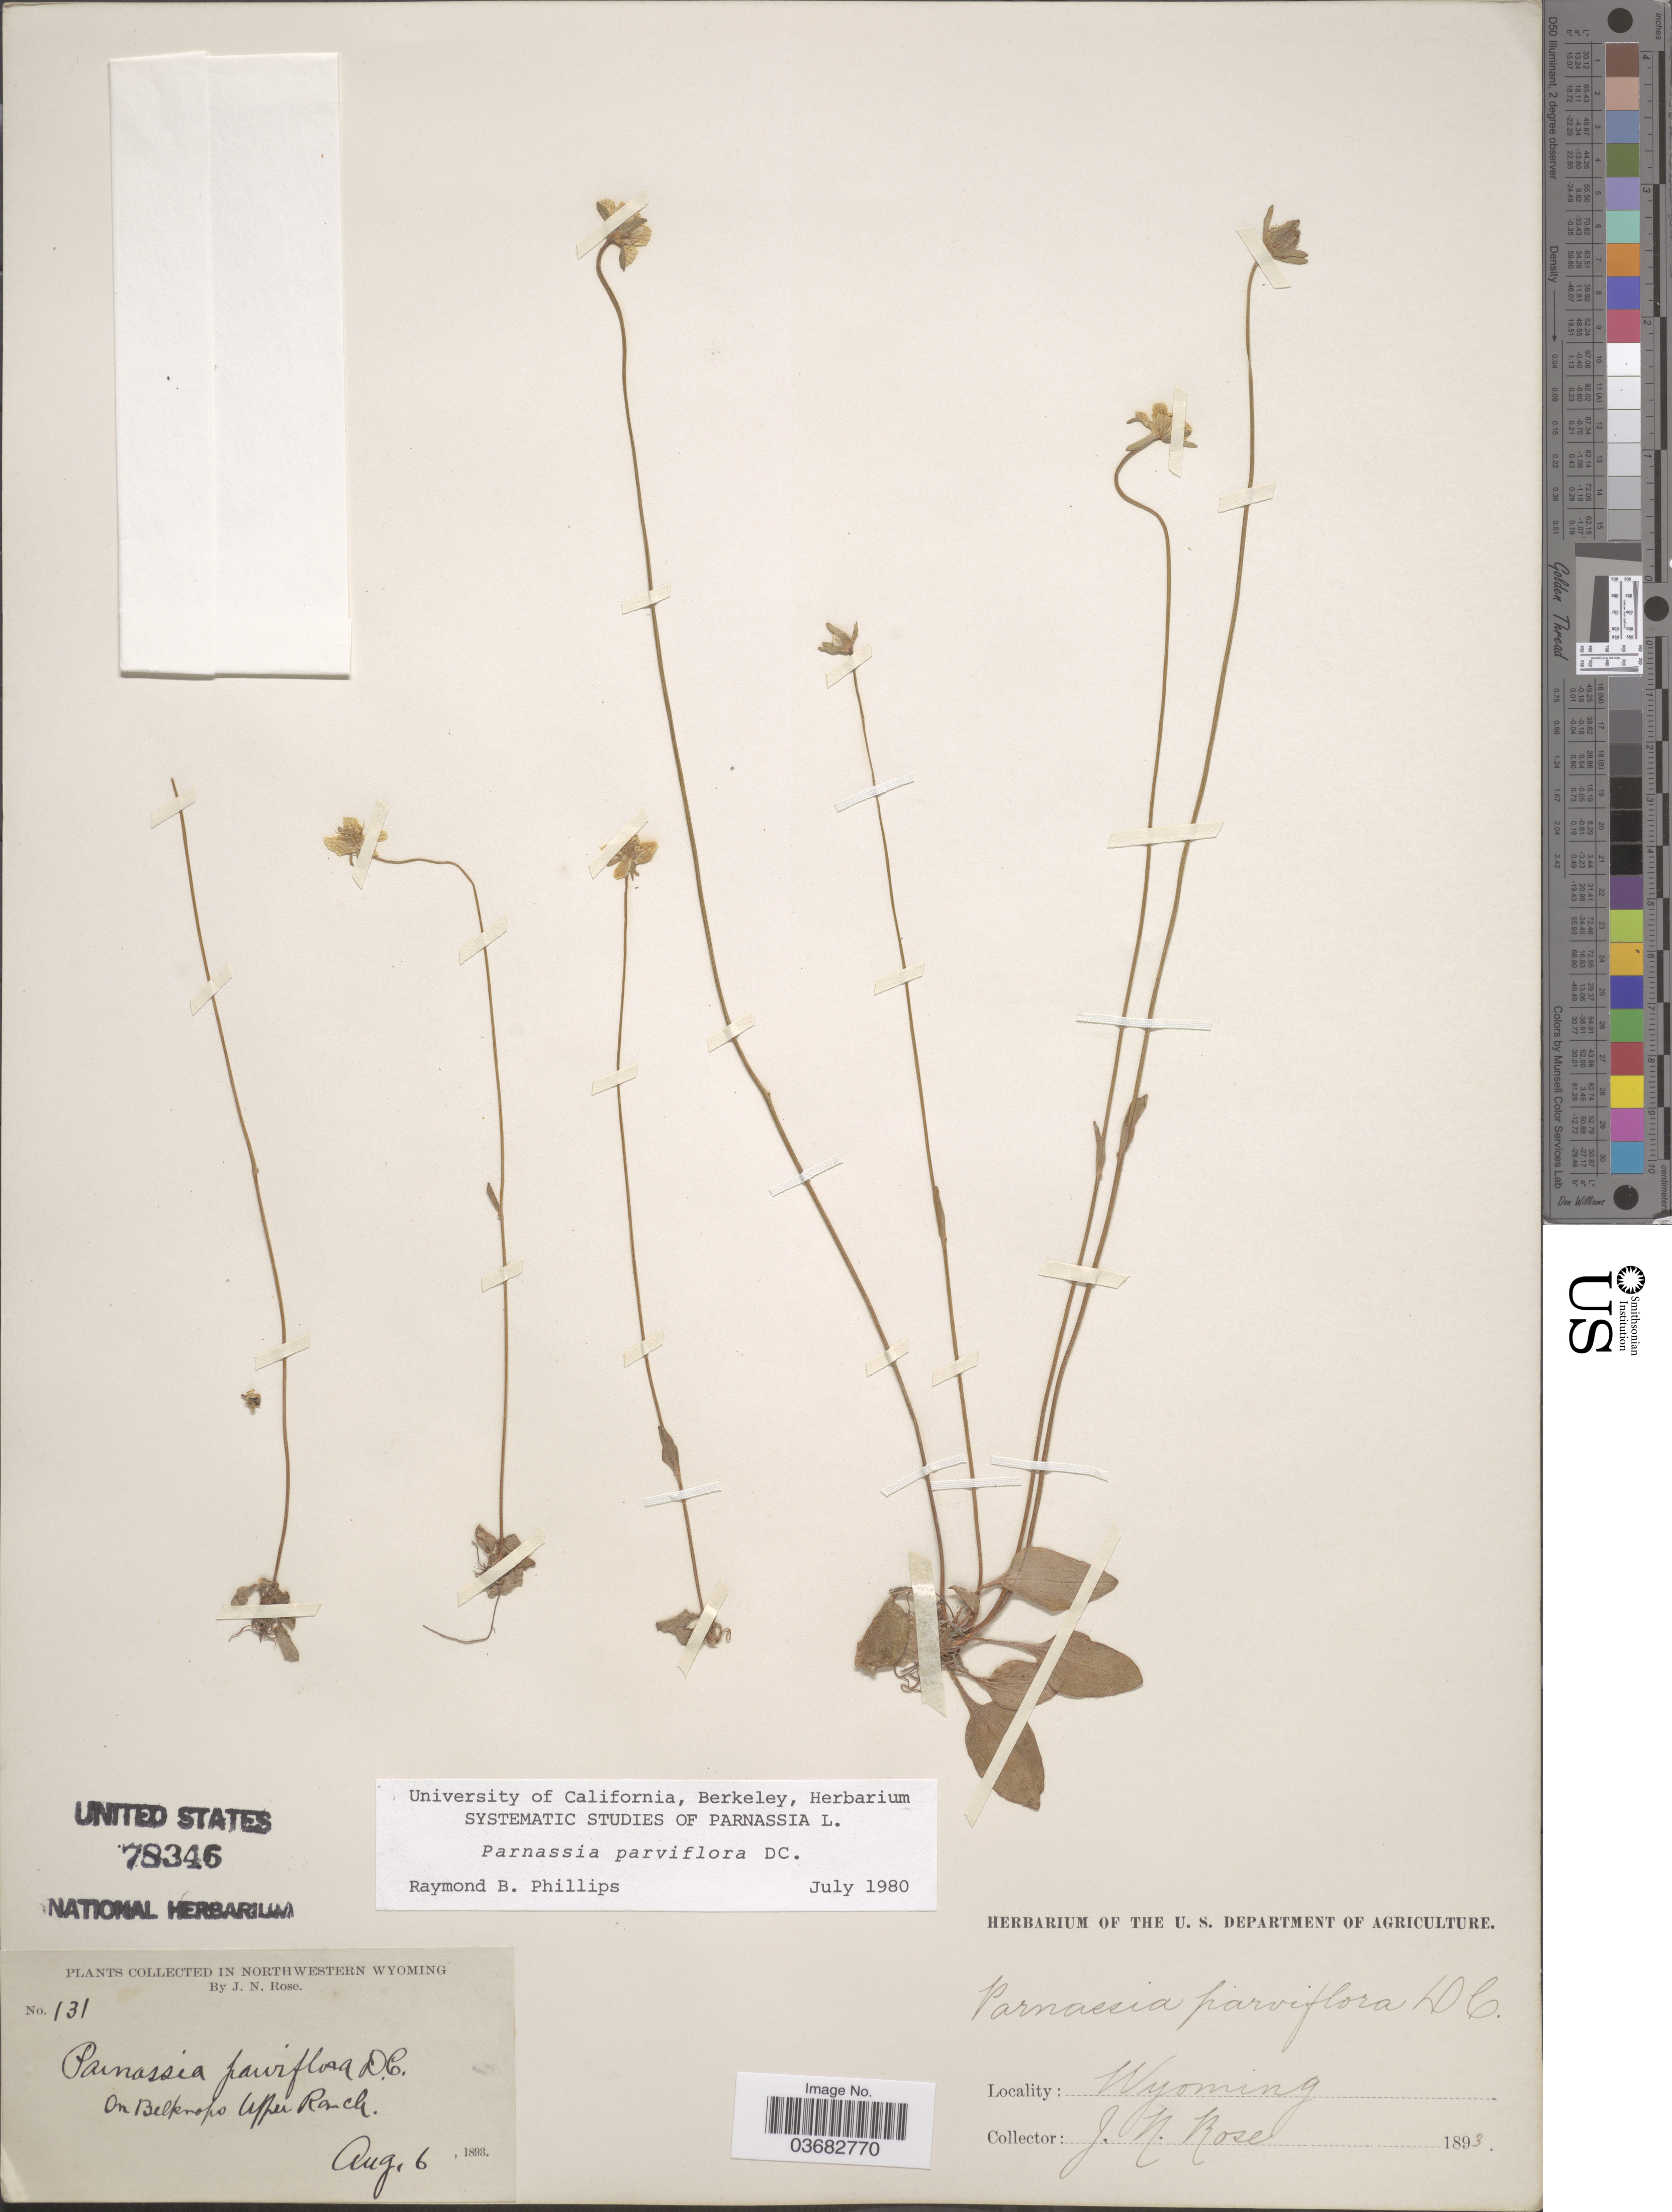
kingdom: Plantae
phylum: Tracheophyta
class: Magnoliopsida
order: Celastrales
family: Parnassiaceae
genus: Parnassia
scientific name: Parnassia parviflora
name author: DC.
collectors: J. N. Rose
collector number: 131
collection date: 1893-08-06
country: United States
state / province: Wyoming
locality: In Northwestern Wyoming. On Belknops Upper Ranch.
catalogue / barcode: US 78346